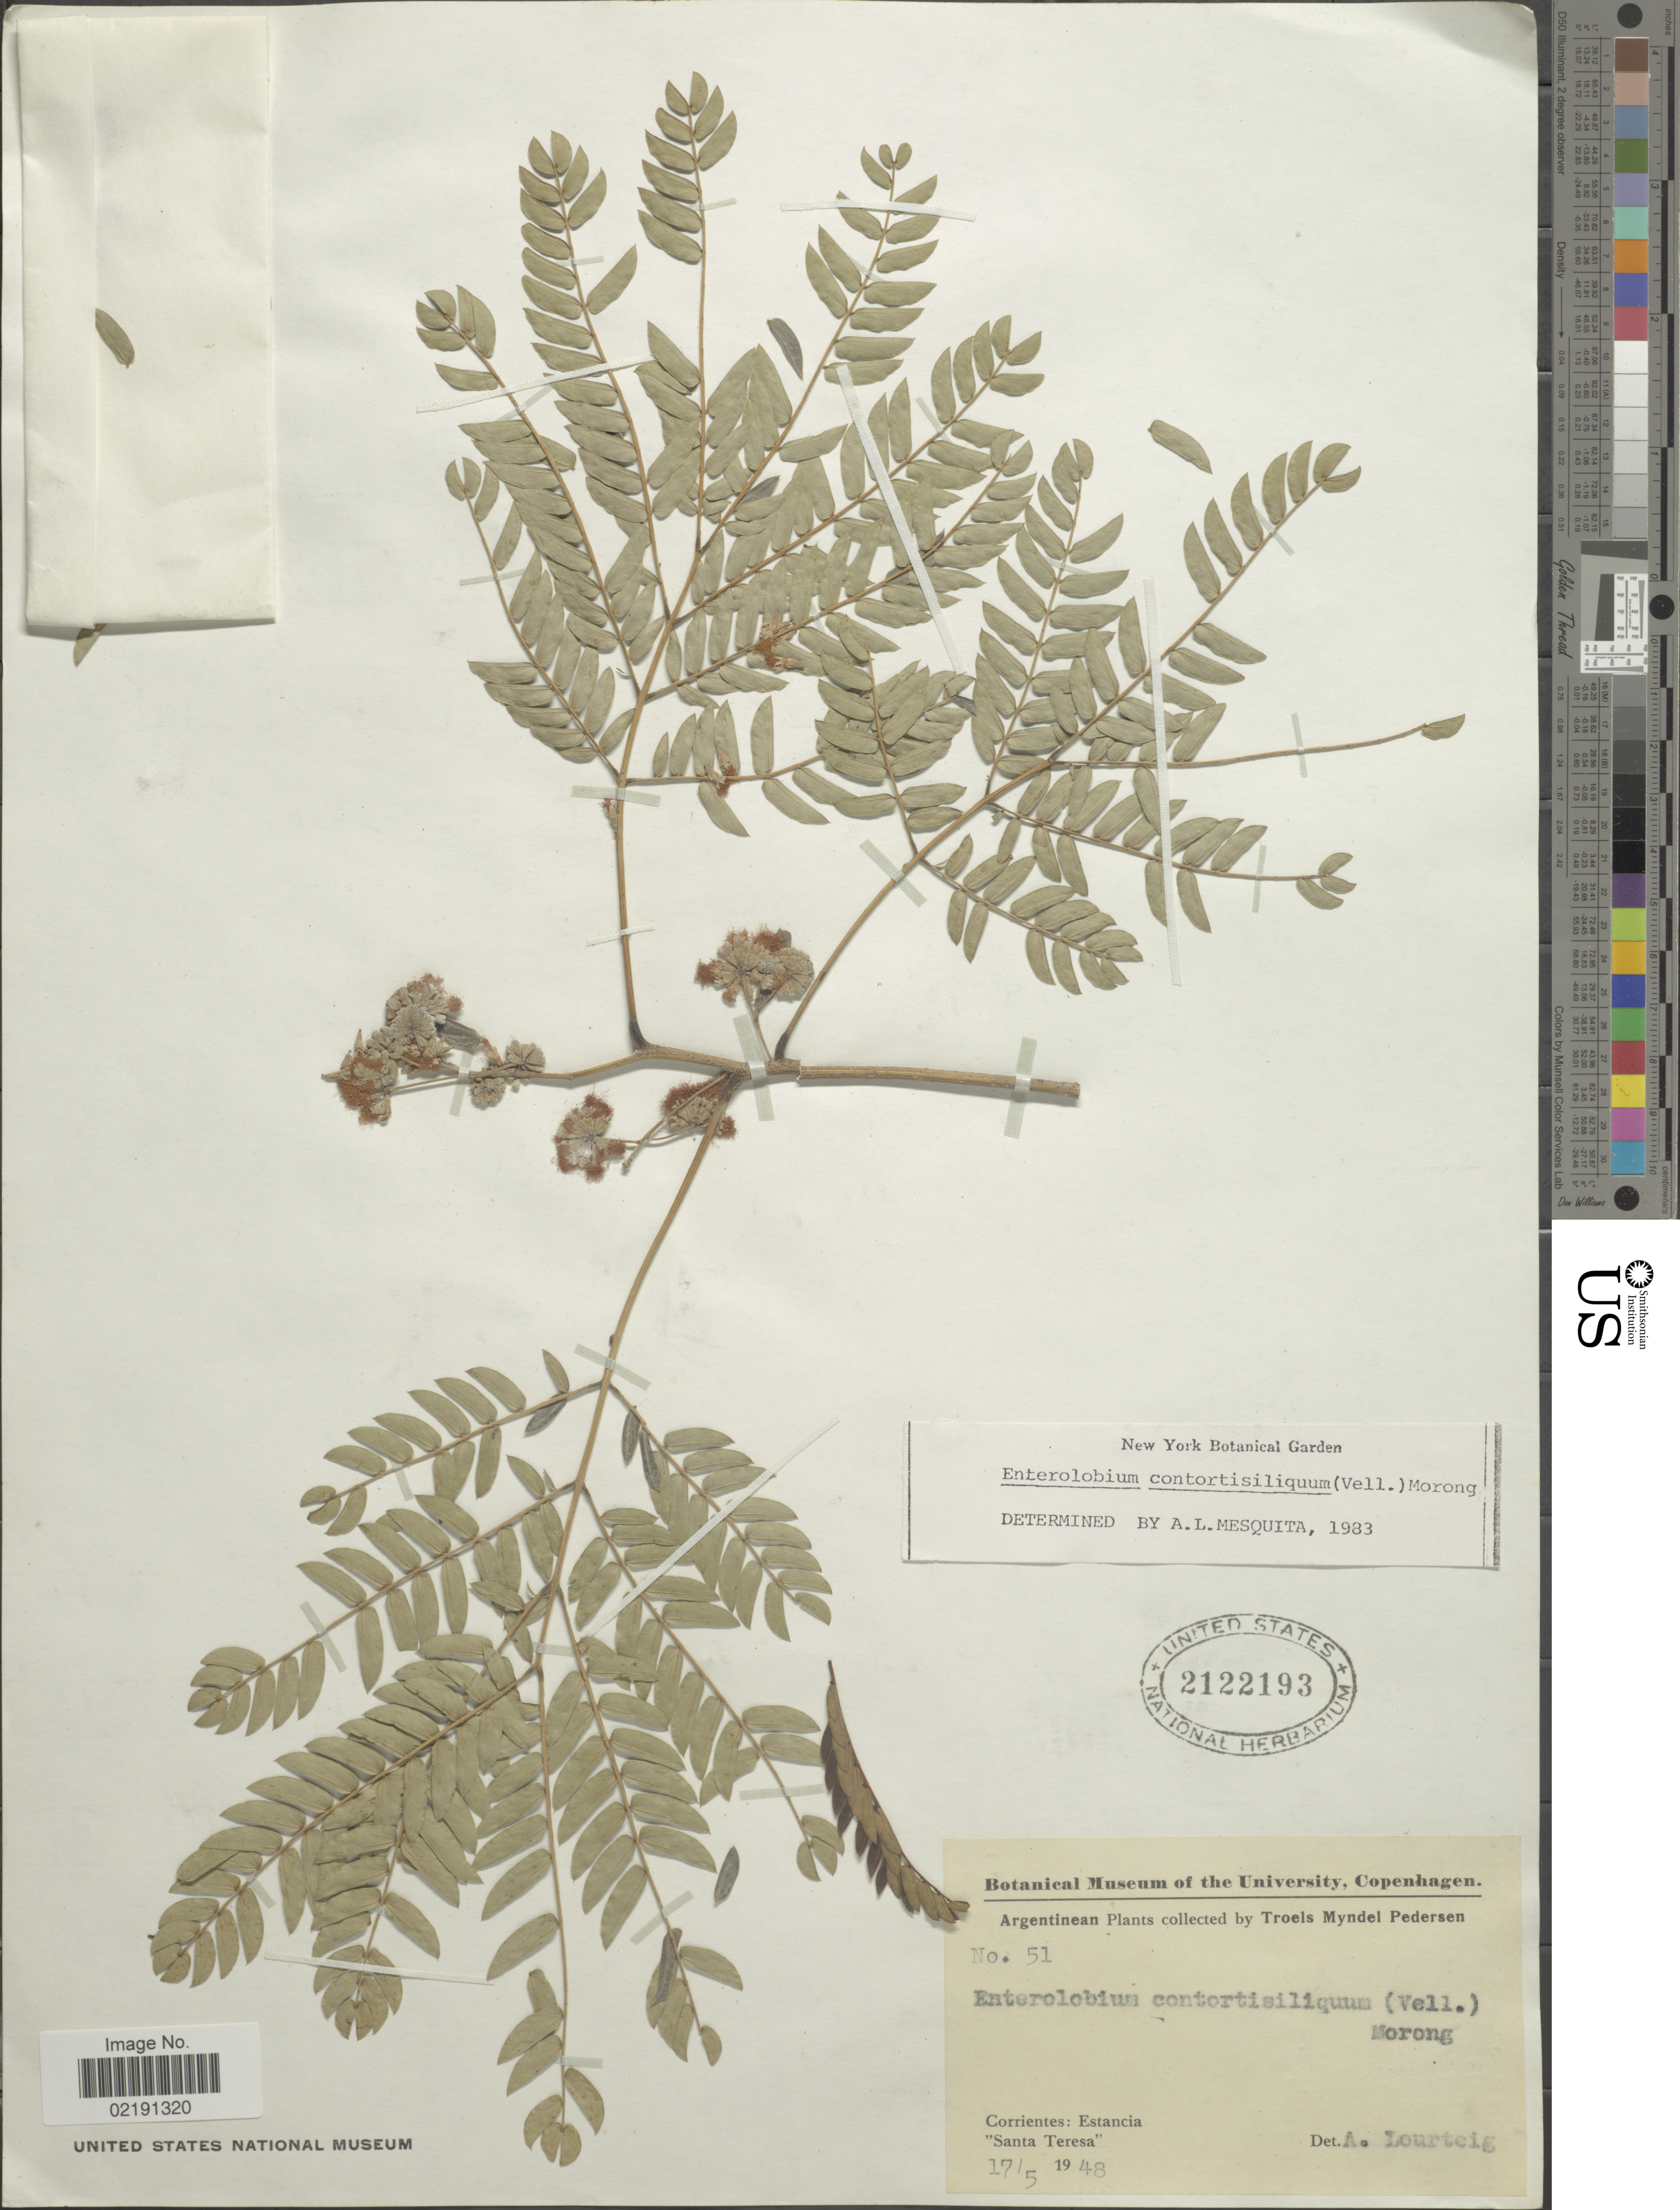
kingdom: Plantae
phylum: Tracheophyta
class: Magnoliopsida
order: Fabales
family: Fabaceae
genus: Enterolobium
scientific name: Enterolobium contortisiliquum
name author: (Vell.) Morong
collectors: T. Pederson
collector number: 51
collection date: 1948-05-17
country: Argentina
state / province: Corrientes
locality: Corrientes: Estancia. "Santa Teresa"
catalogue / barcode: US 2122193